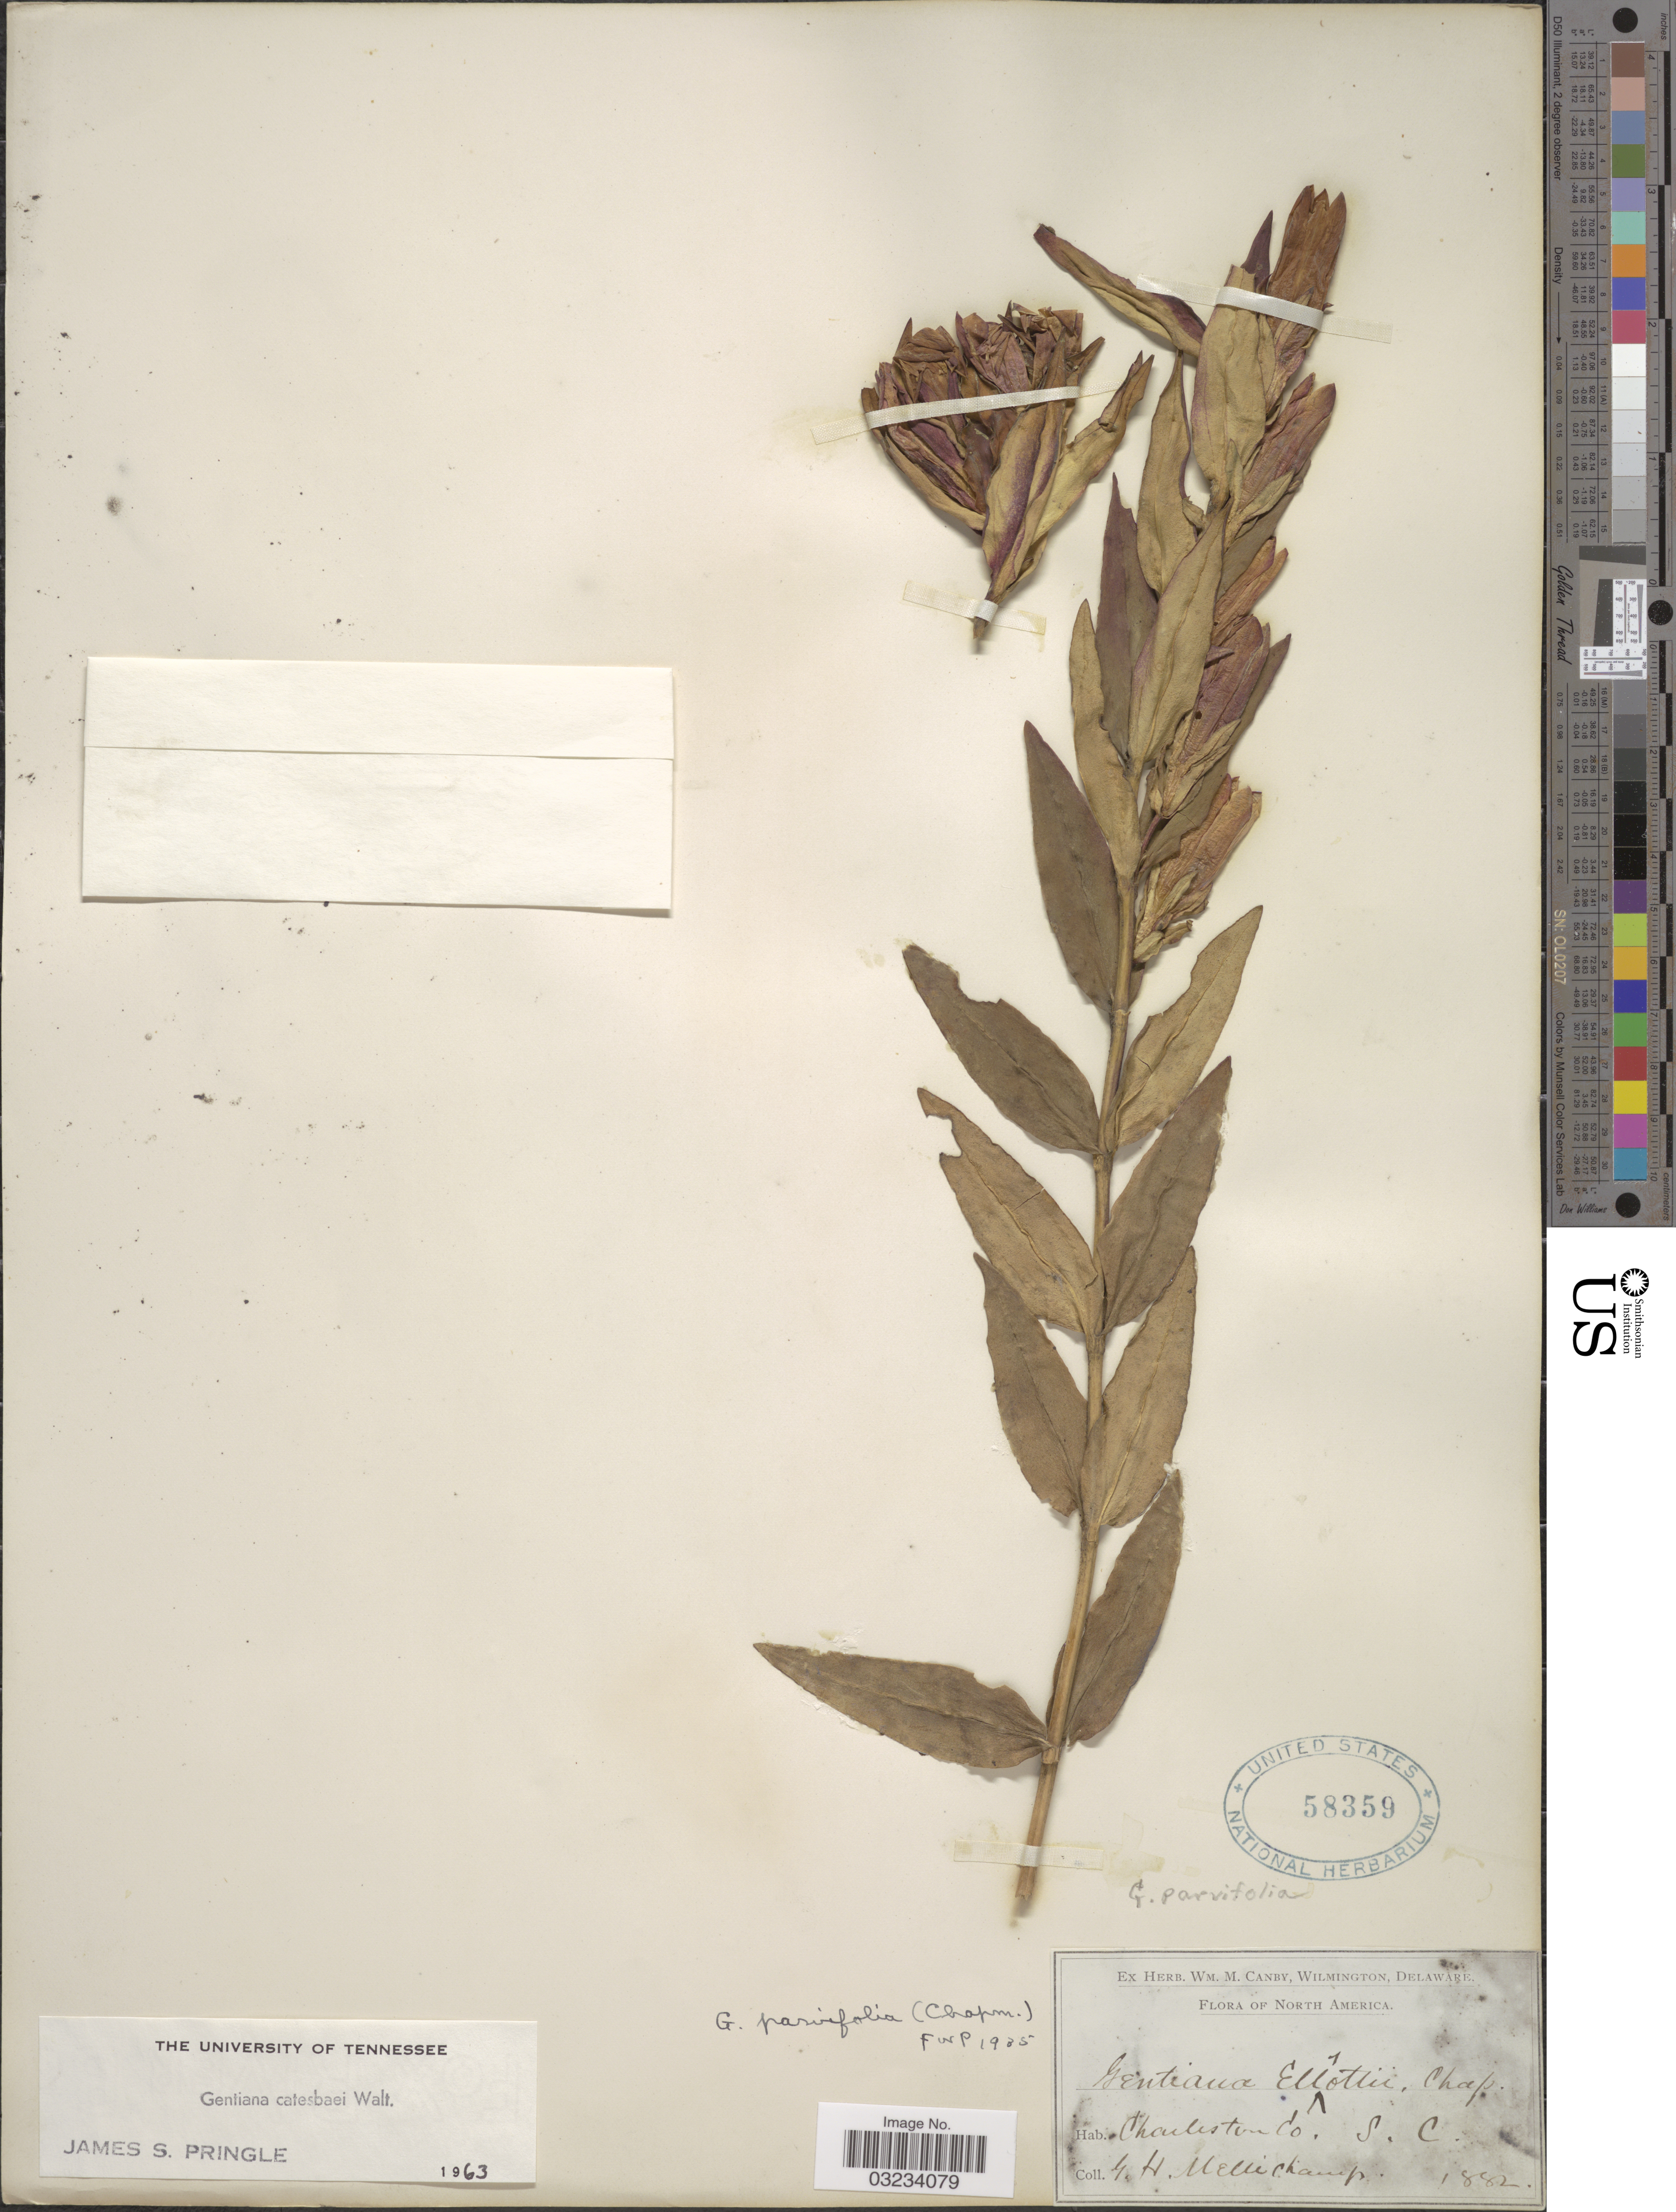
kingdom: Plantae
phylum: Tracheophyta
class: Magnoliopsida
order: Gentianales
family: Gentianaceae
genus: Gentiana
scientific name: Gentiana catesbaei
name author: Walter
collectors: J. H. Mellichamp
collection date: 1882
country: United States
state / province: South Carolina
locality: Charleston Co.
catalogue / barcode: US 58359